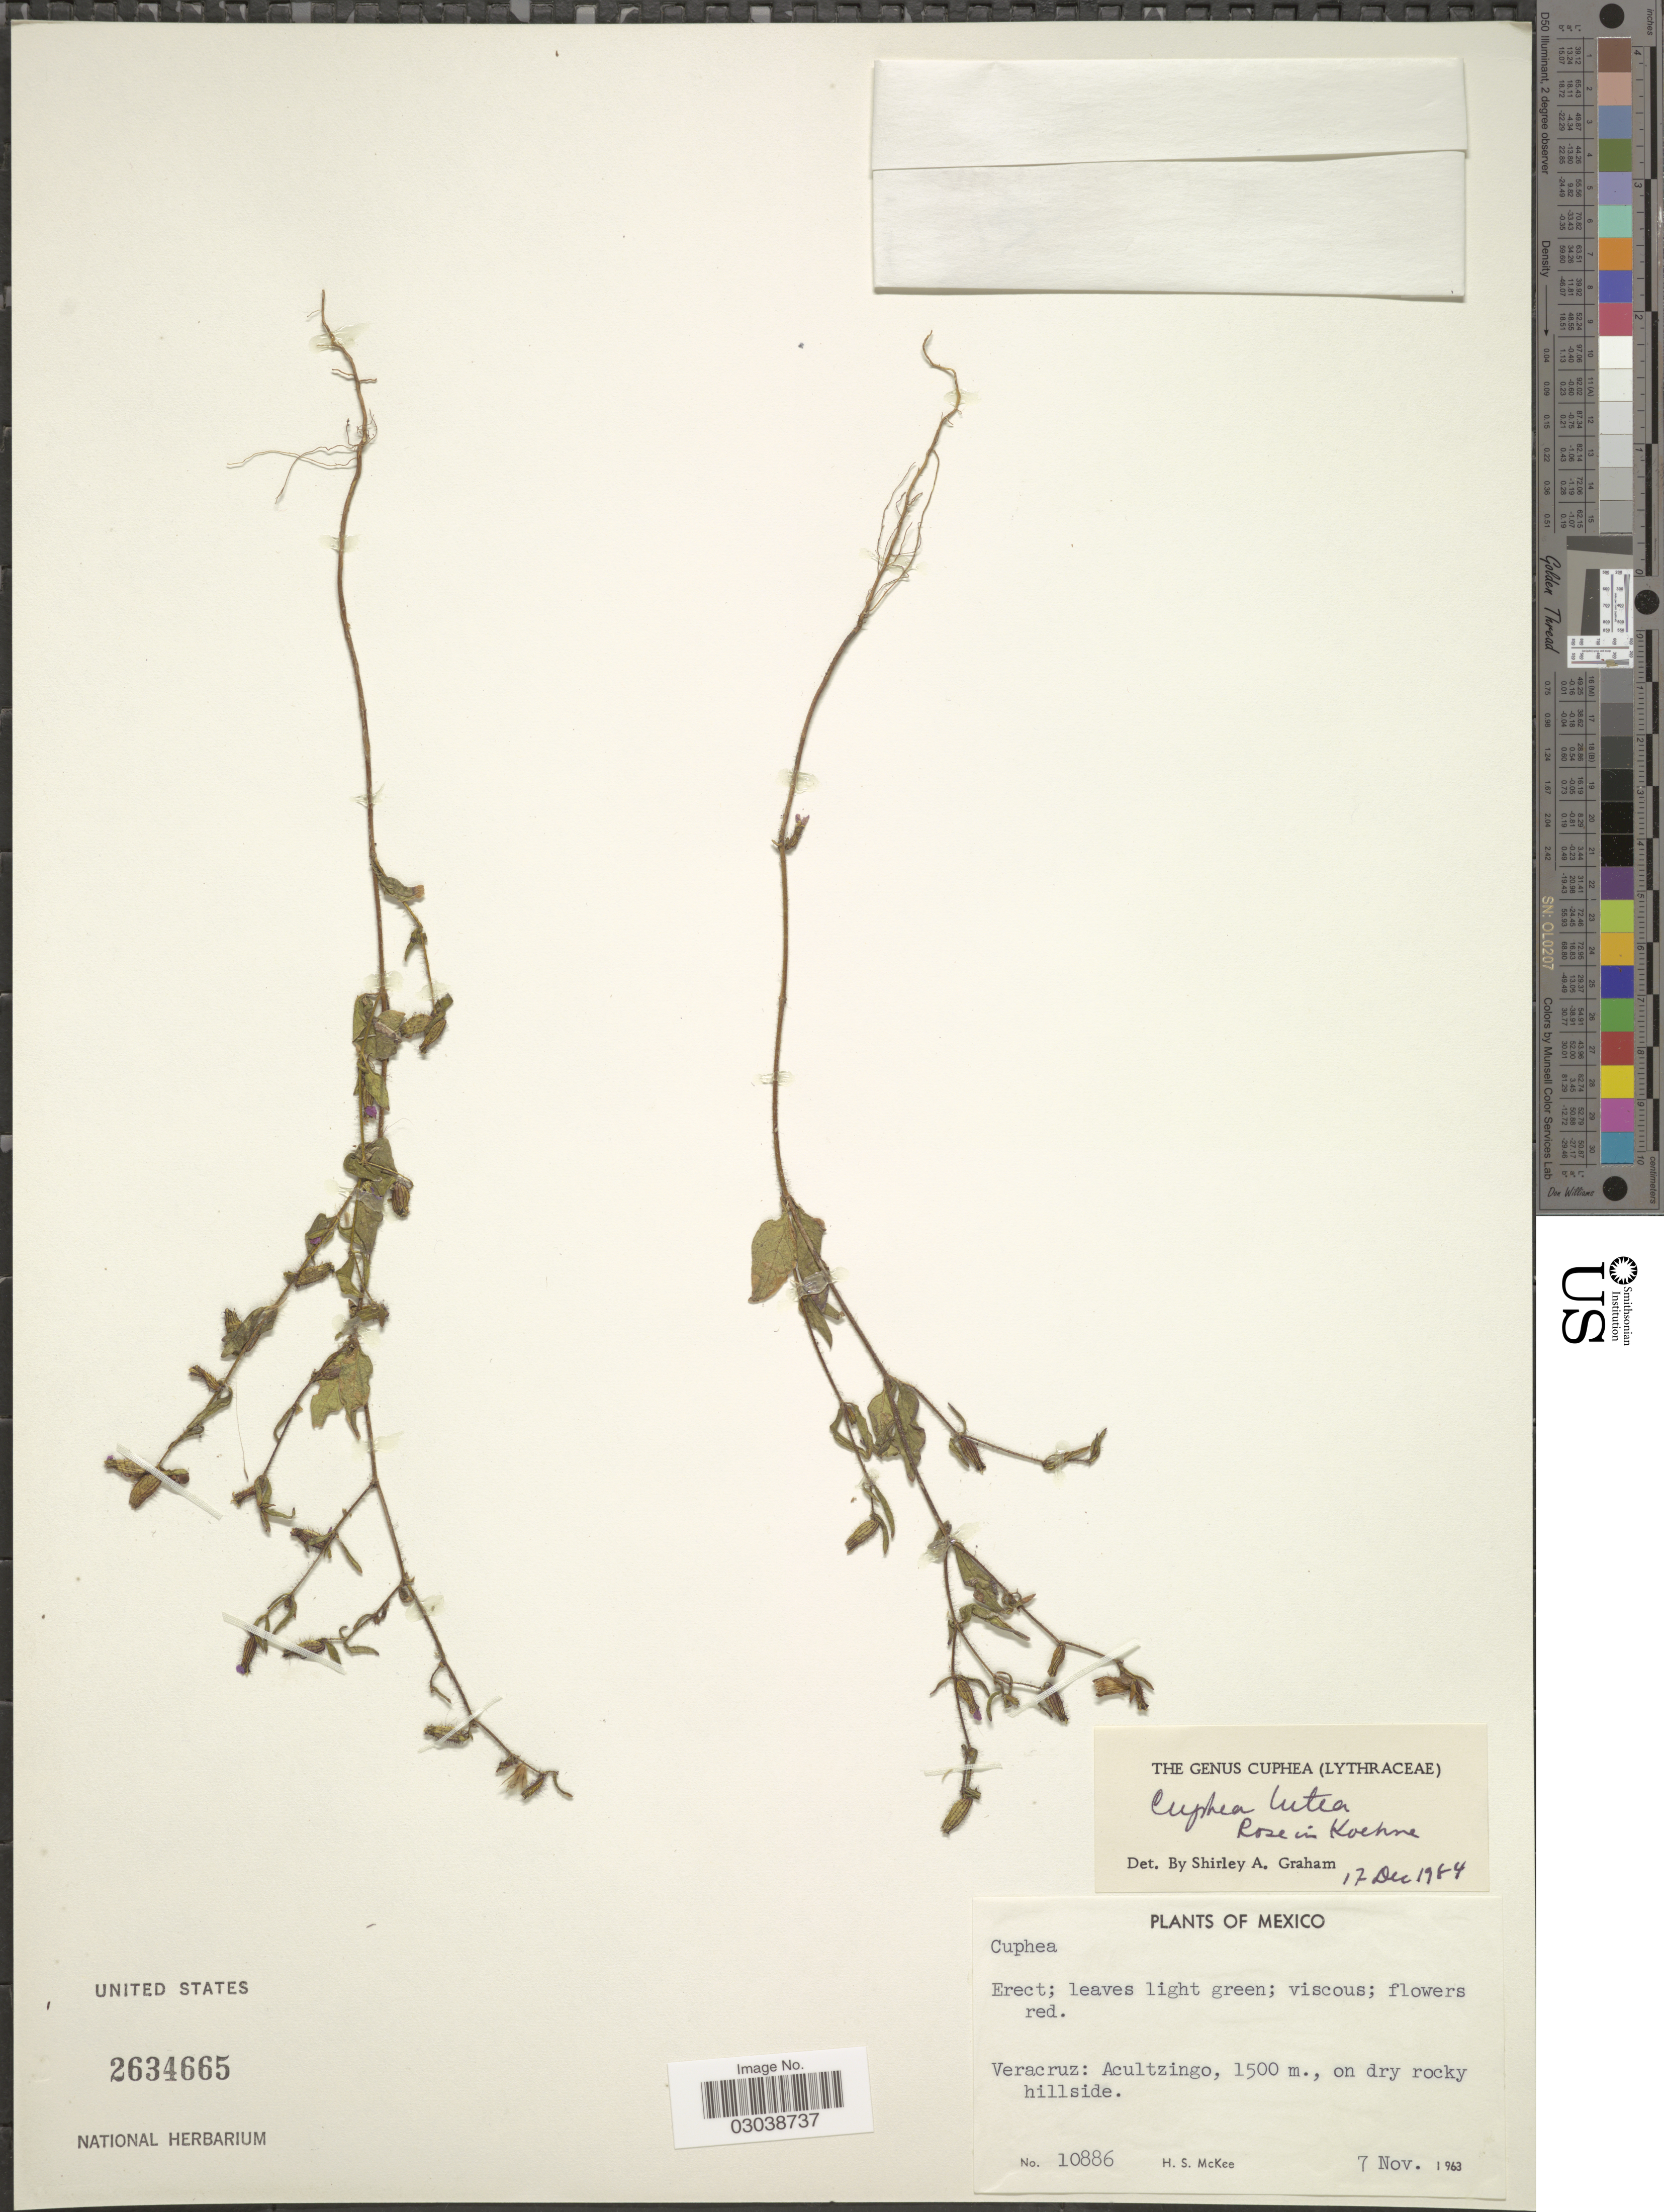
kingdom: Plantae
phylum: Tracheophyta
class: Magnoliopsida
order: Myrtales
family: Lythraceae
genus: Cuphea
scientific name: Cuphea lutea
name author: Rose in Koehne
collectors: H. S. McKee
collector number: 10886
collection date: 1963-11-07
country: Mexico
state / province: Veracruz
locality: Veracruz: Acultzingo., on dry rocky hillside.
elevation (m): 1500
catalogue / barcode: US 2634665